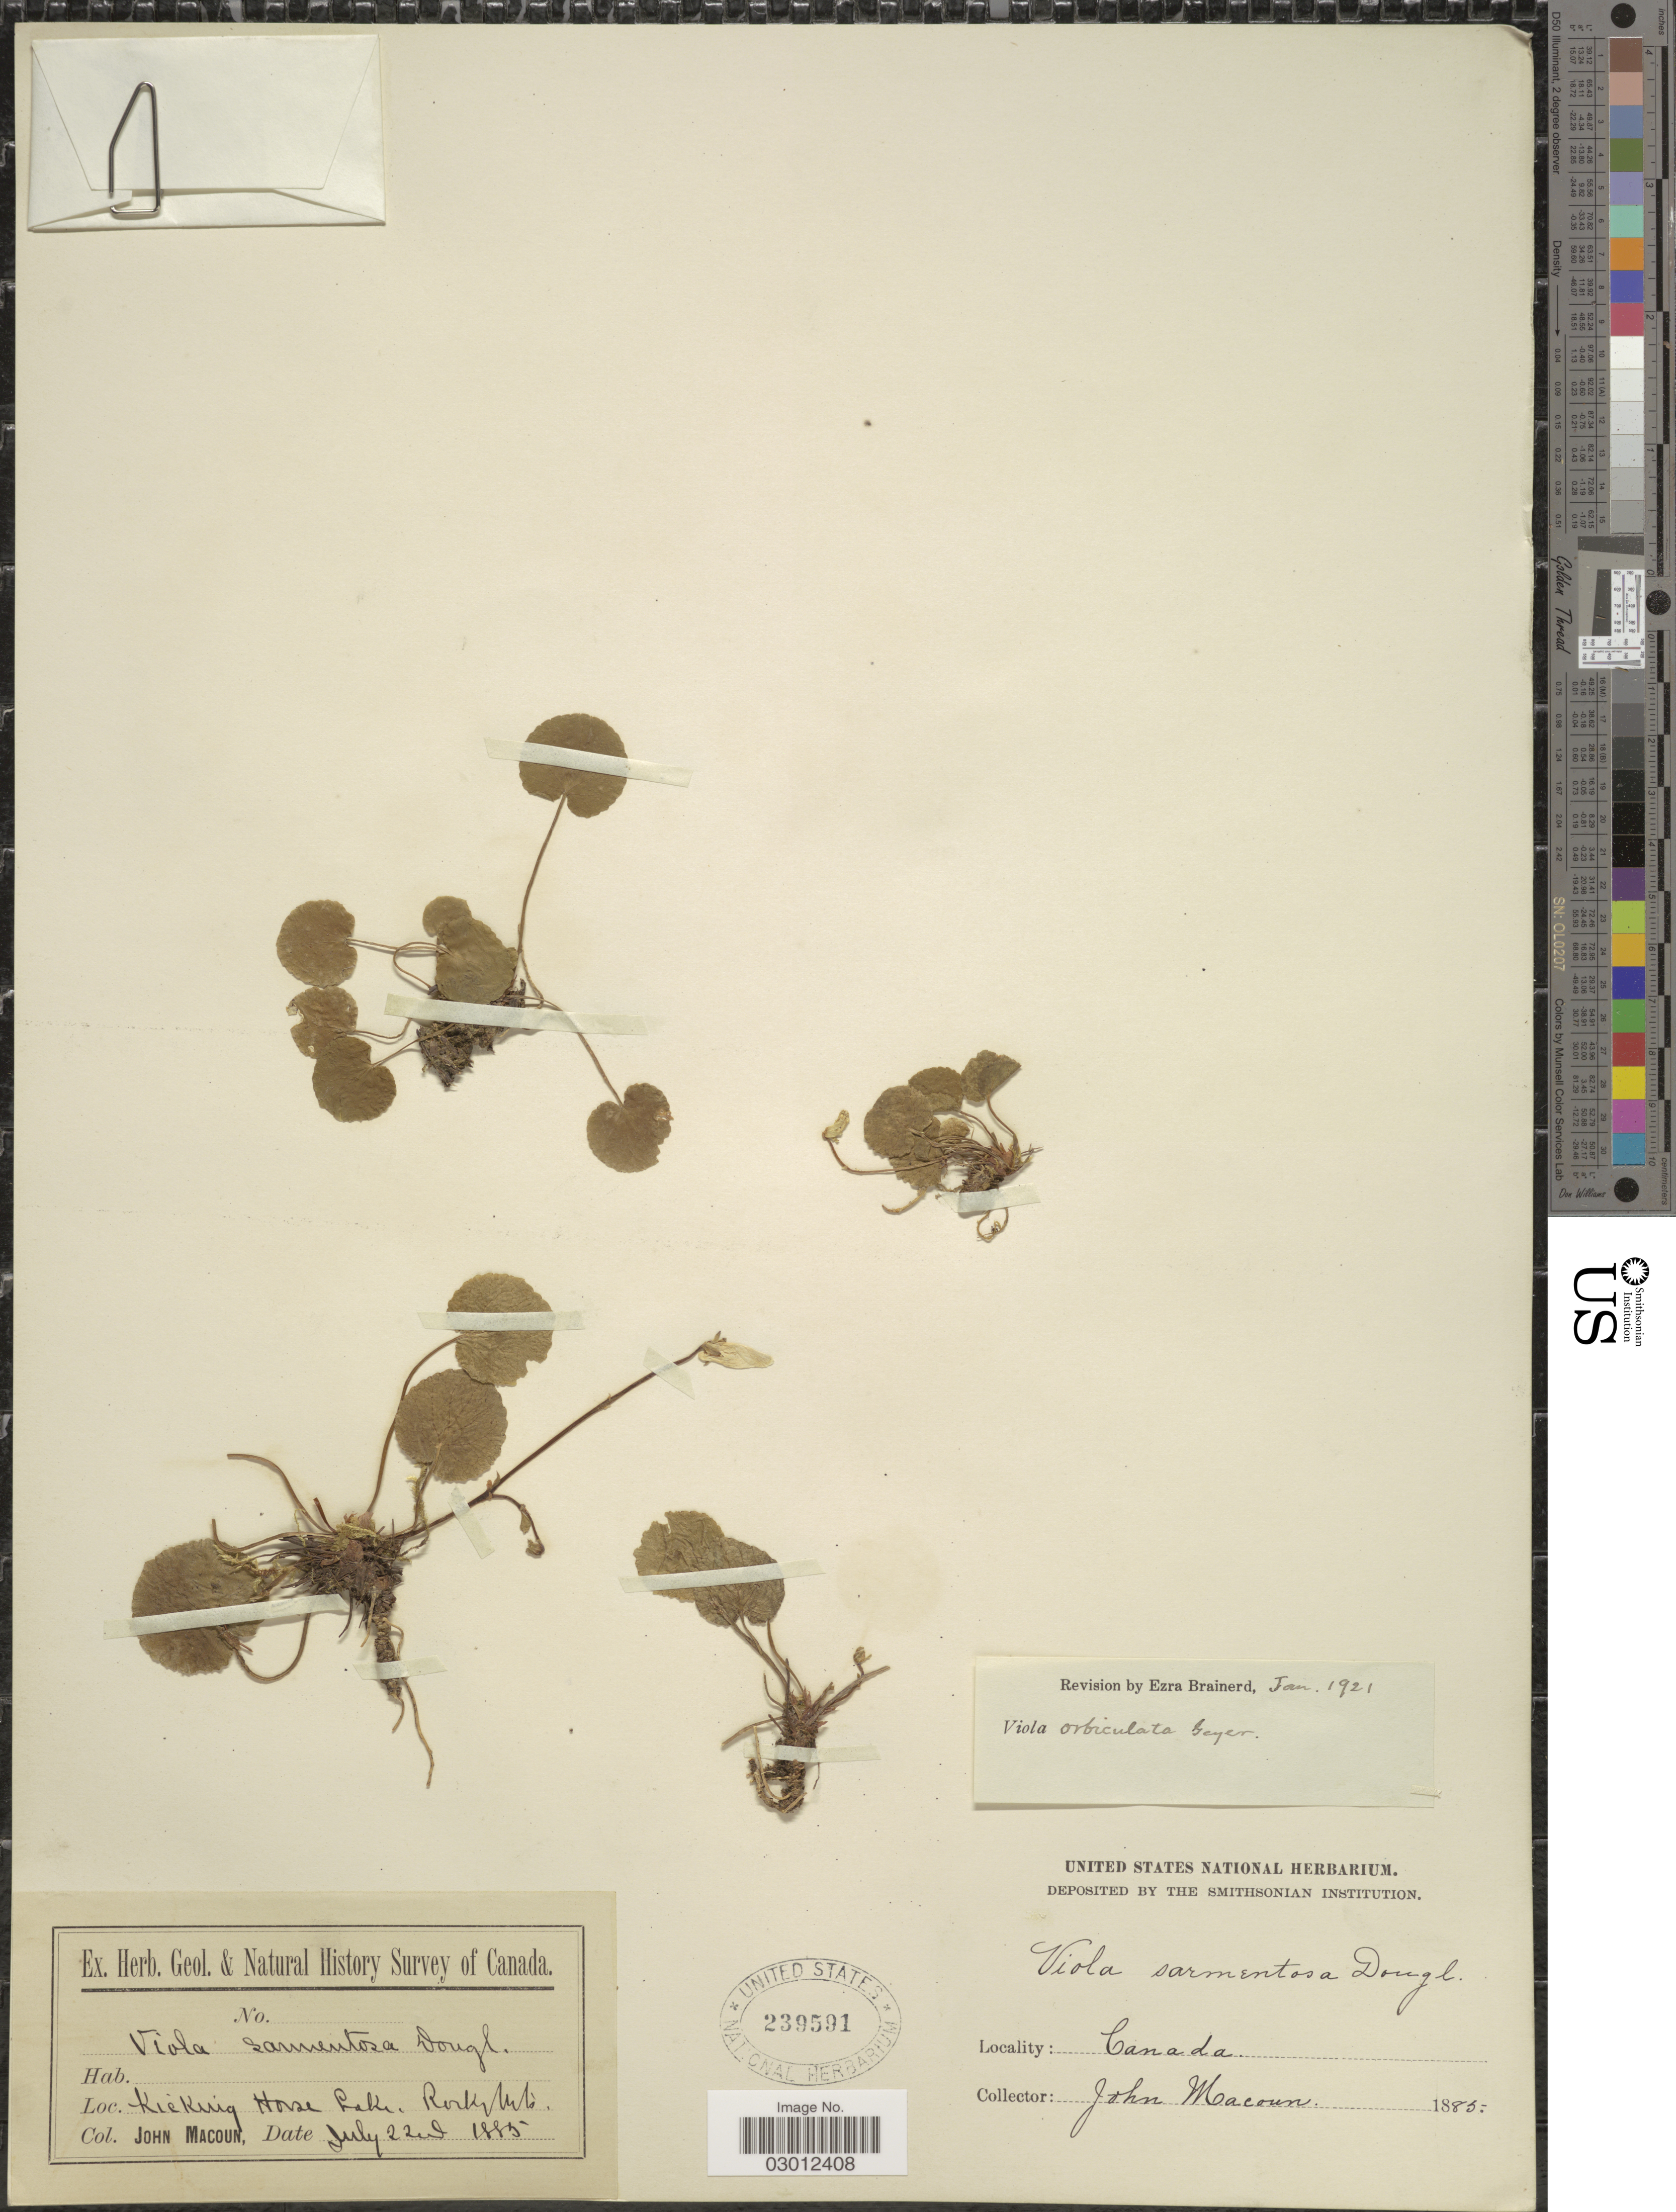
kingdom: Plantae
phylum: Tracheophyta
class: Magnoliopsida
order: Malpighiales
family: Violaceae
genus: Viola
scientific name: Viola orbiculata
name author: Geyer ex Hook.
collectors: J. Macoun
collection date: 1885-07-22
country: Canada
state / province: British Columbia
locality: Kicking Horse Lake. Rocky Mts.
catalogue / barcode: US 239591